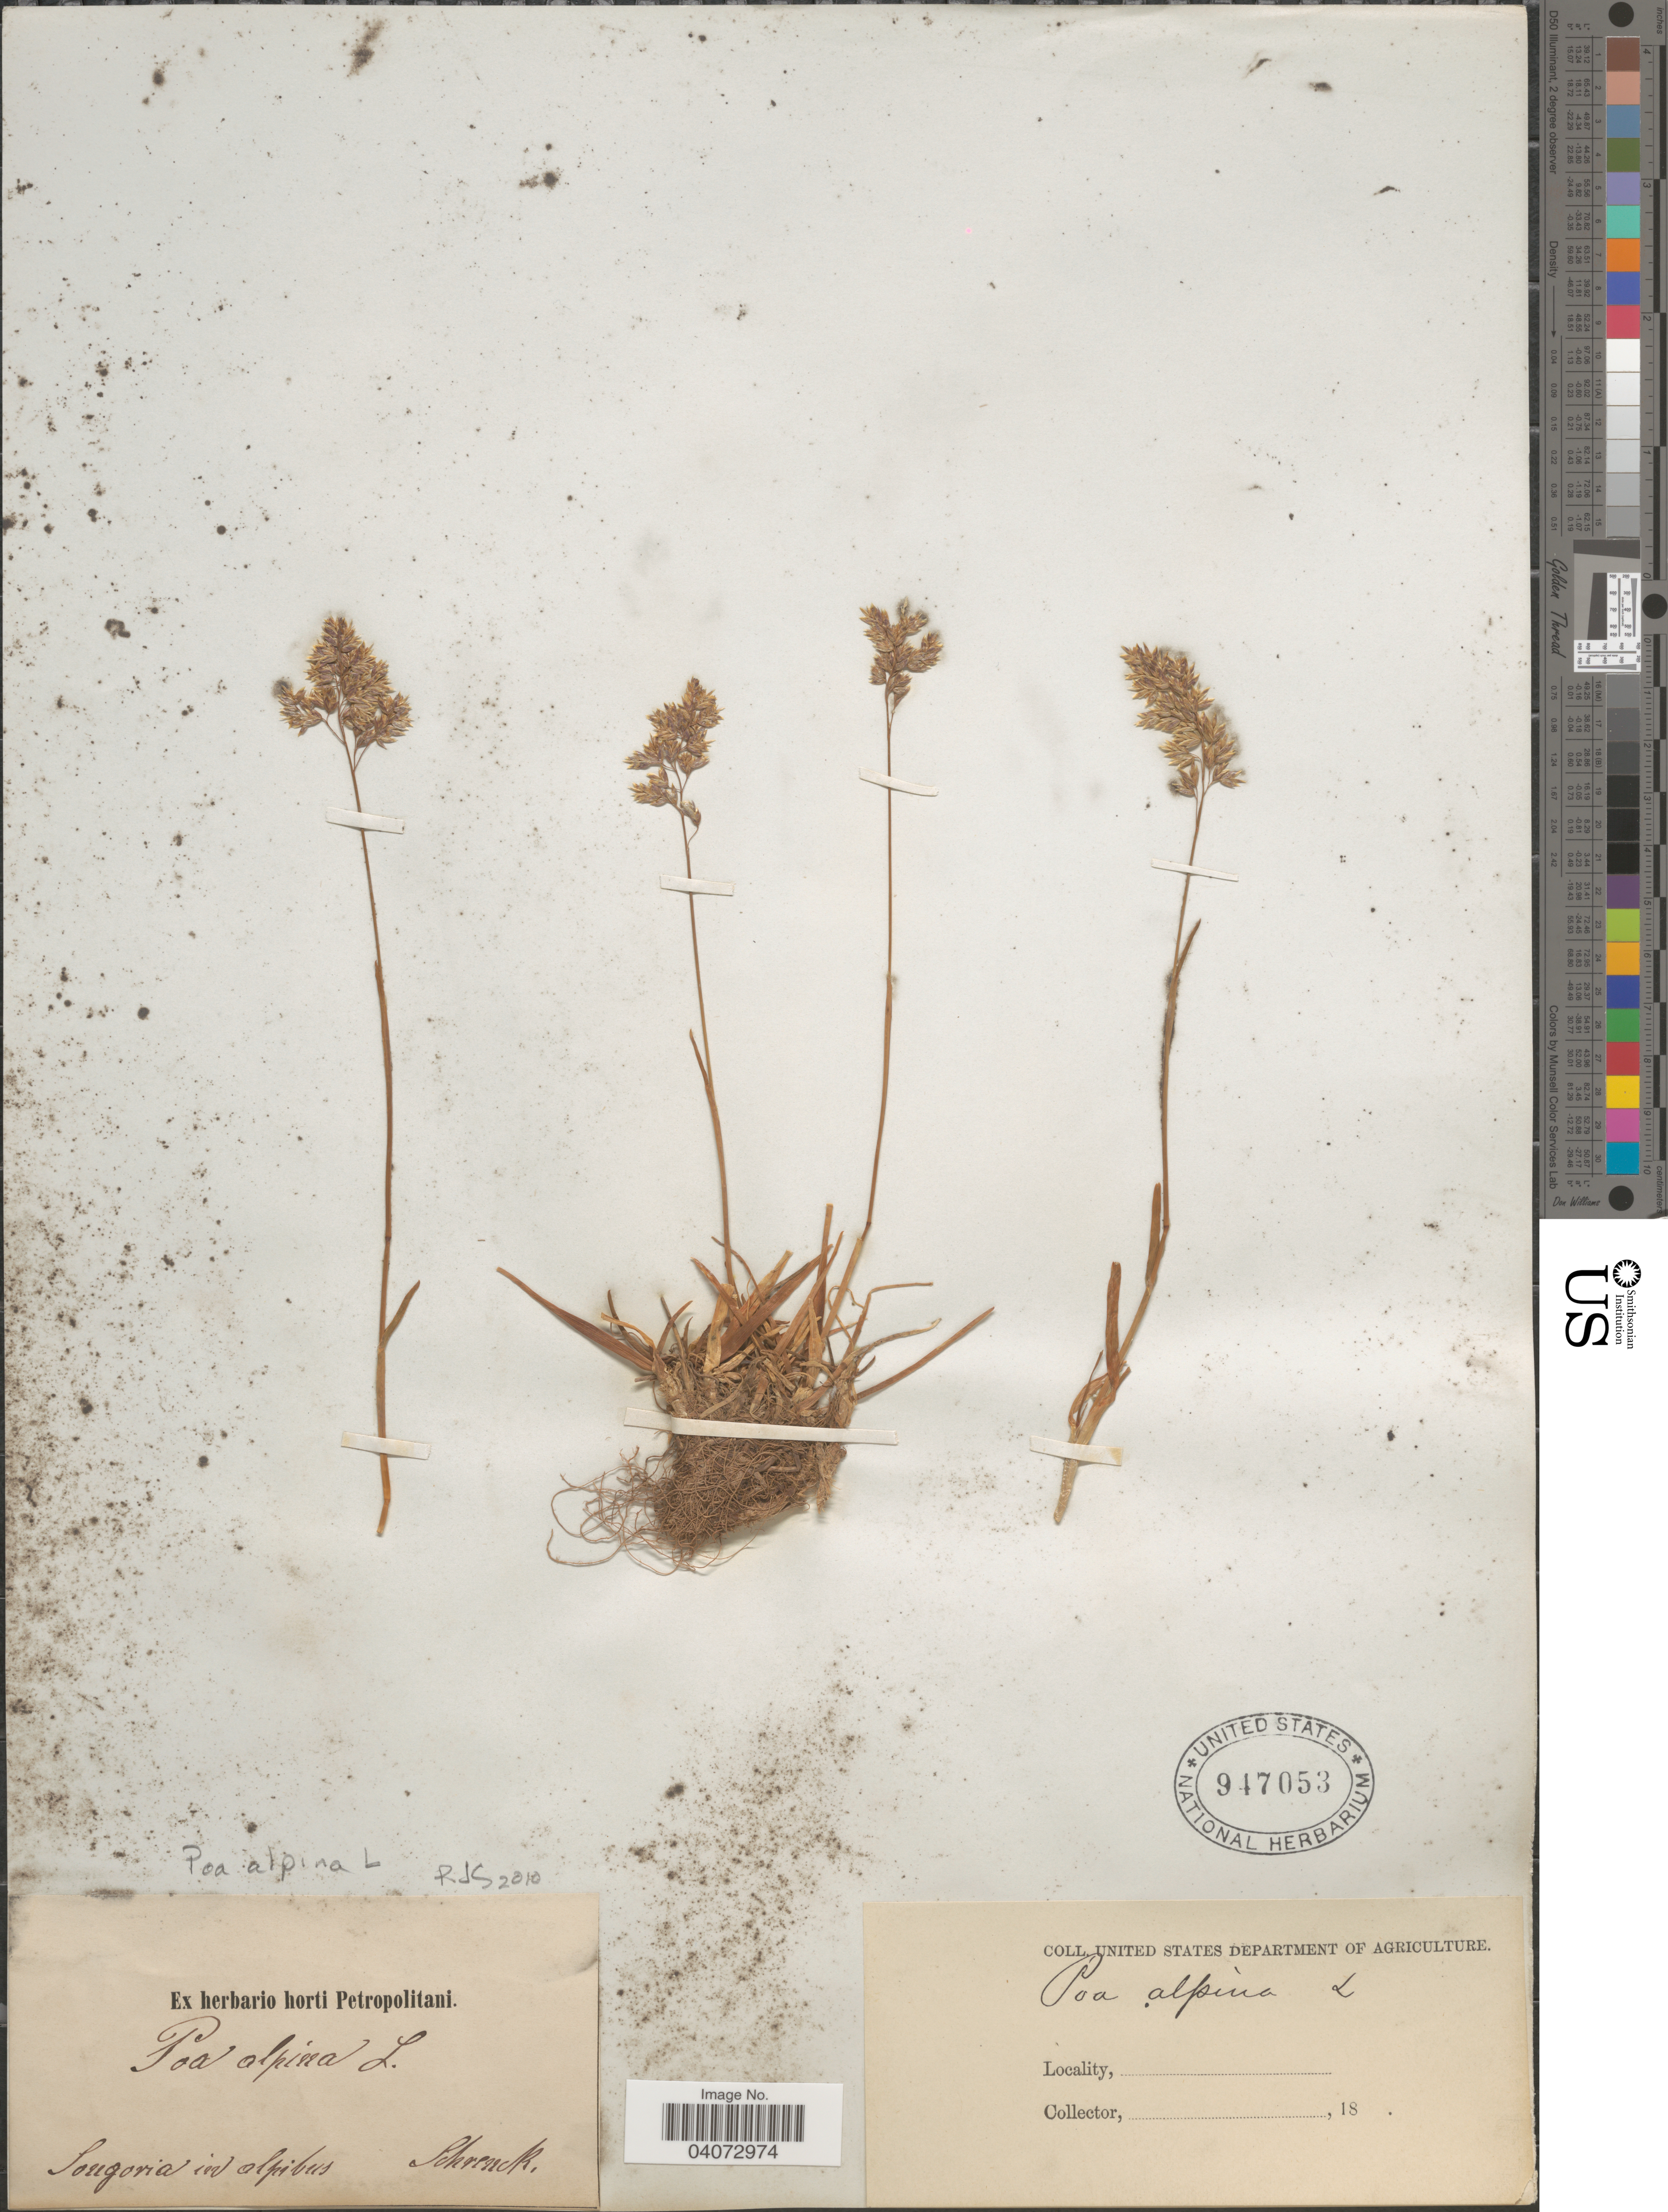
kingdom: Plantae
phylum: Tracheophyta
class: Liliopsida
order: Poales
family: Poaceae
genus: Poa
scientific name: Poa alpina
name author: L.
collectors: -- Schrenck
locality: Songoria in alpibus.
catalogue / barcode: US 947053